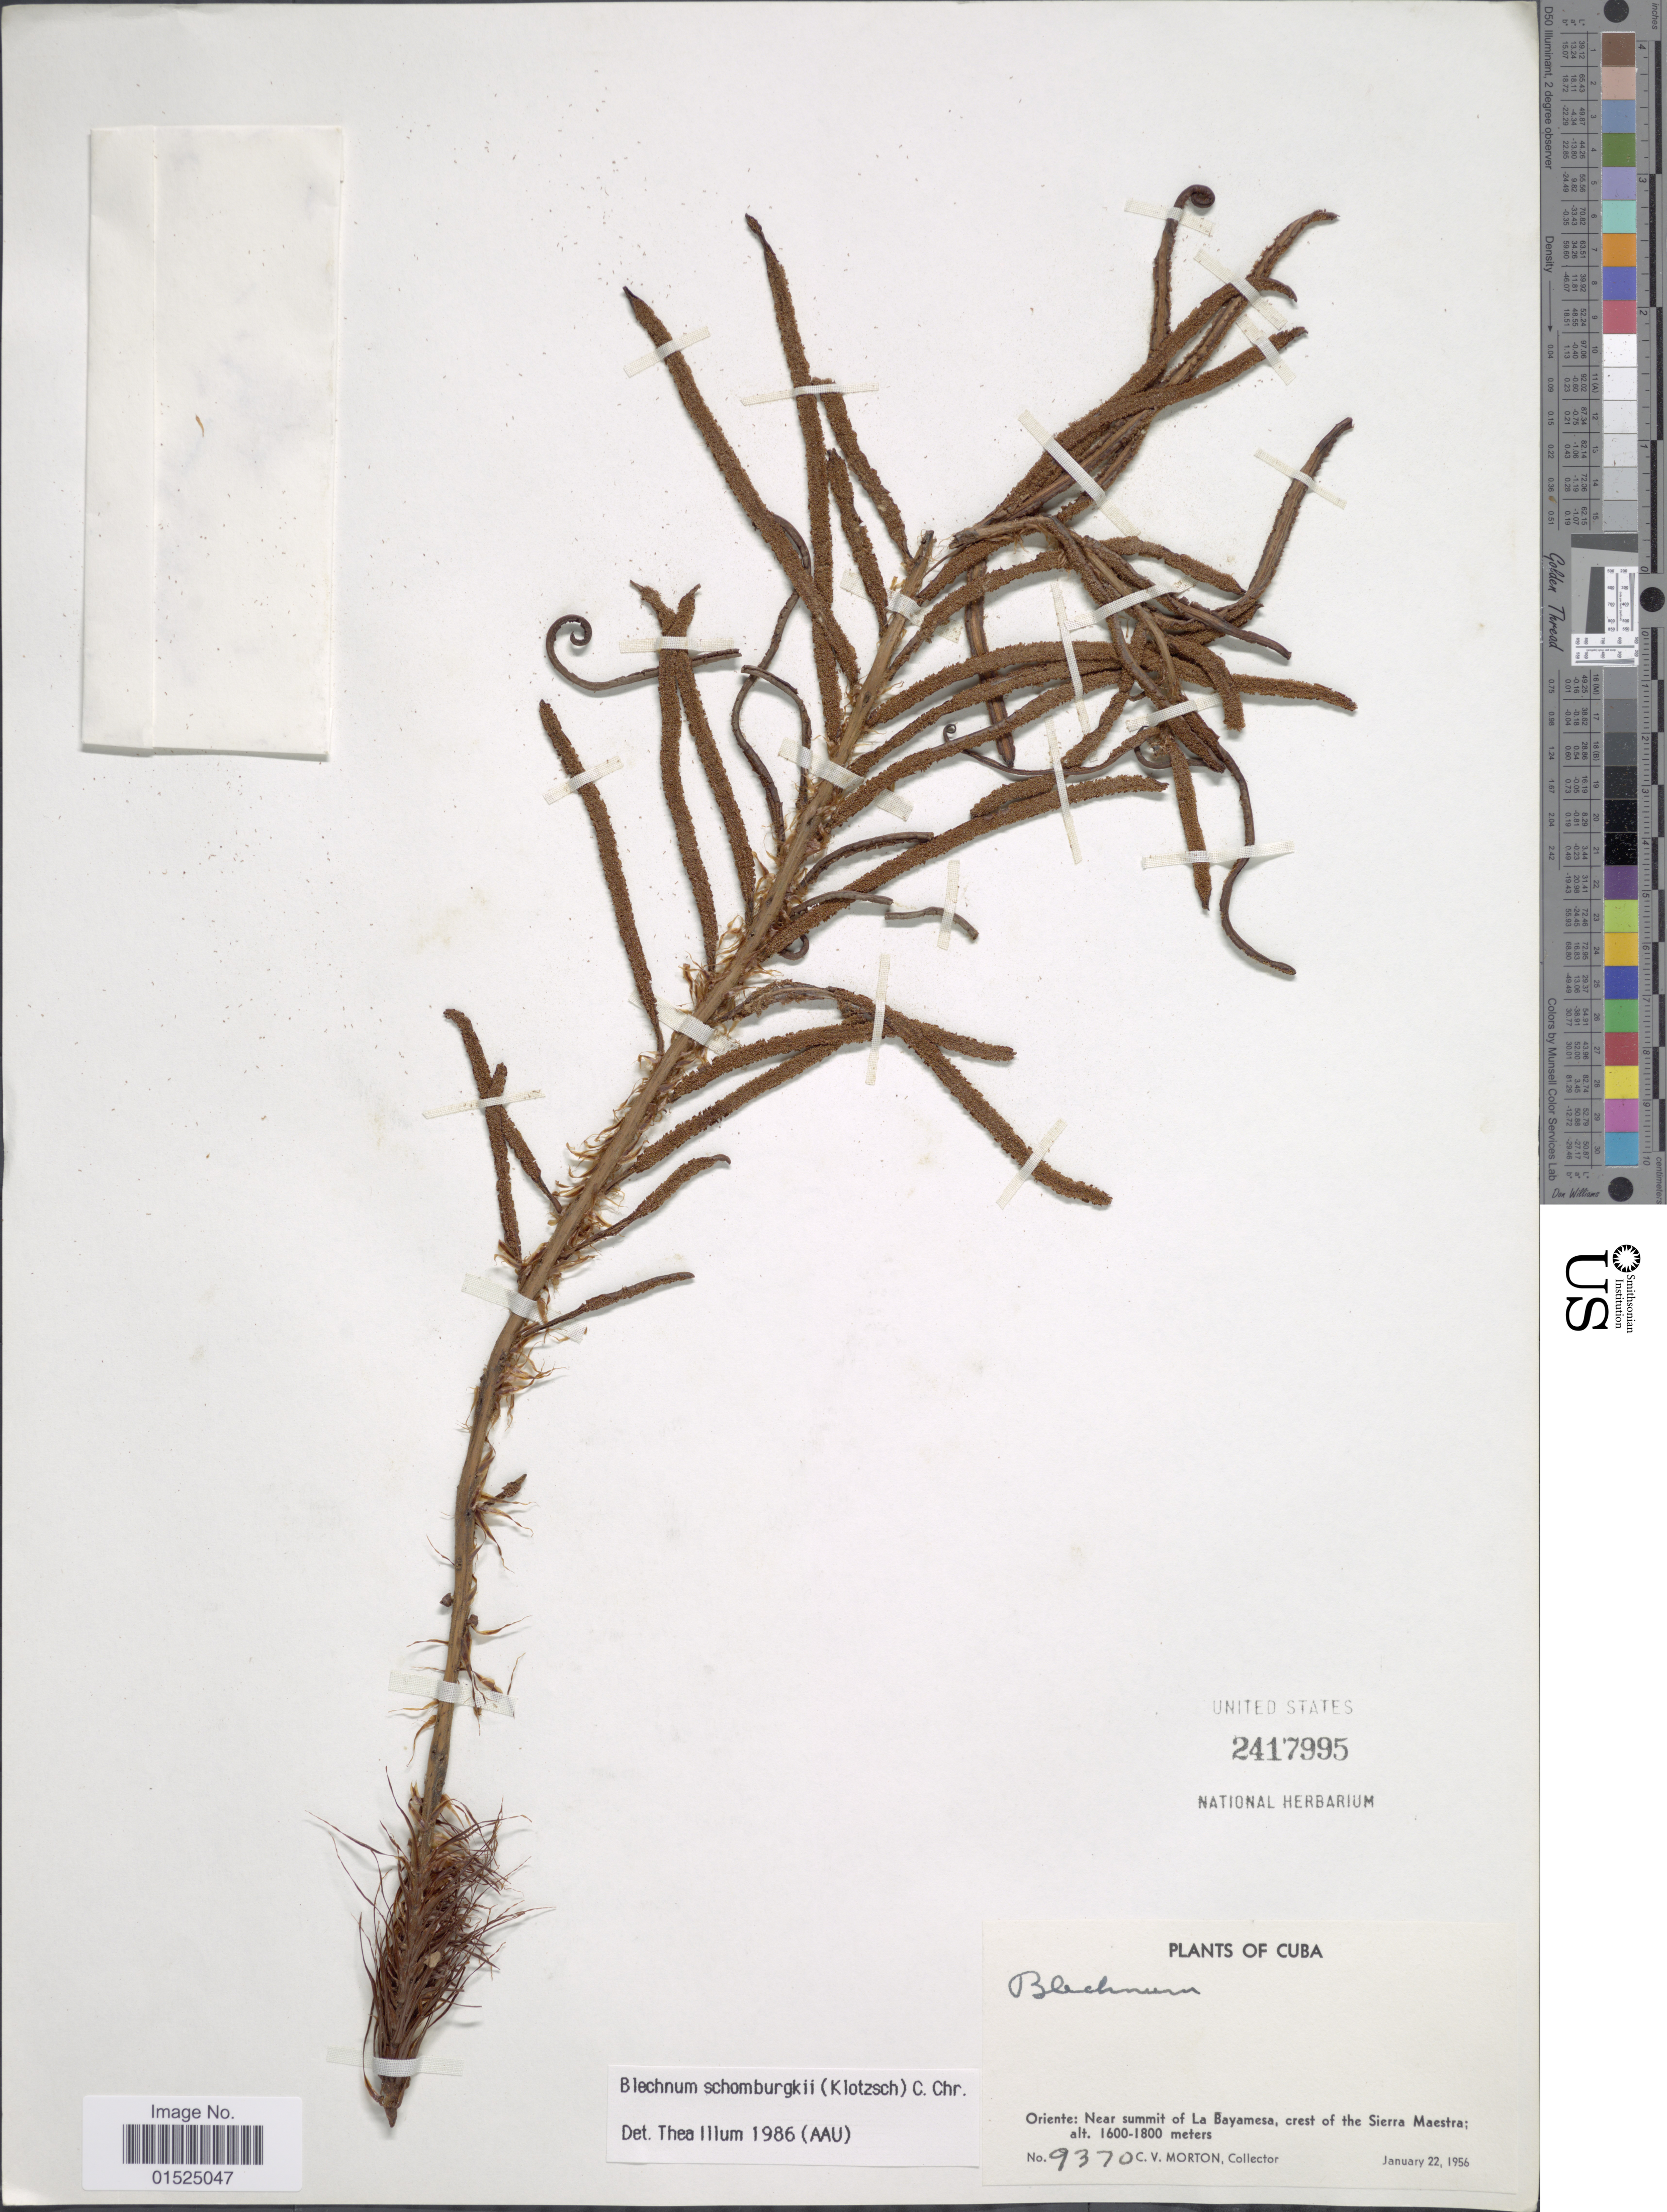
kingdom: Plantae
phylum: Tracheophyta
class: Polypodiopsida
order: Polypodiales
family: Blechnaceae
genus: Blechnum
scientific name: Blechnum underwoodianum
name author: (Broadh.) C. Chr.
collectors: C. V. Morton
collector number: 9370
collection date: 1956-01-22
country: Cuba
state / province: Oriente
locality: Near Summit of La Bayamesa, crest of the Sierra Meastra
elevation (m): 1600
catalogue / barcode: US 2417995